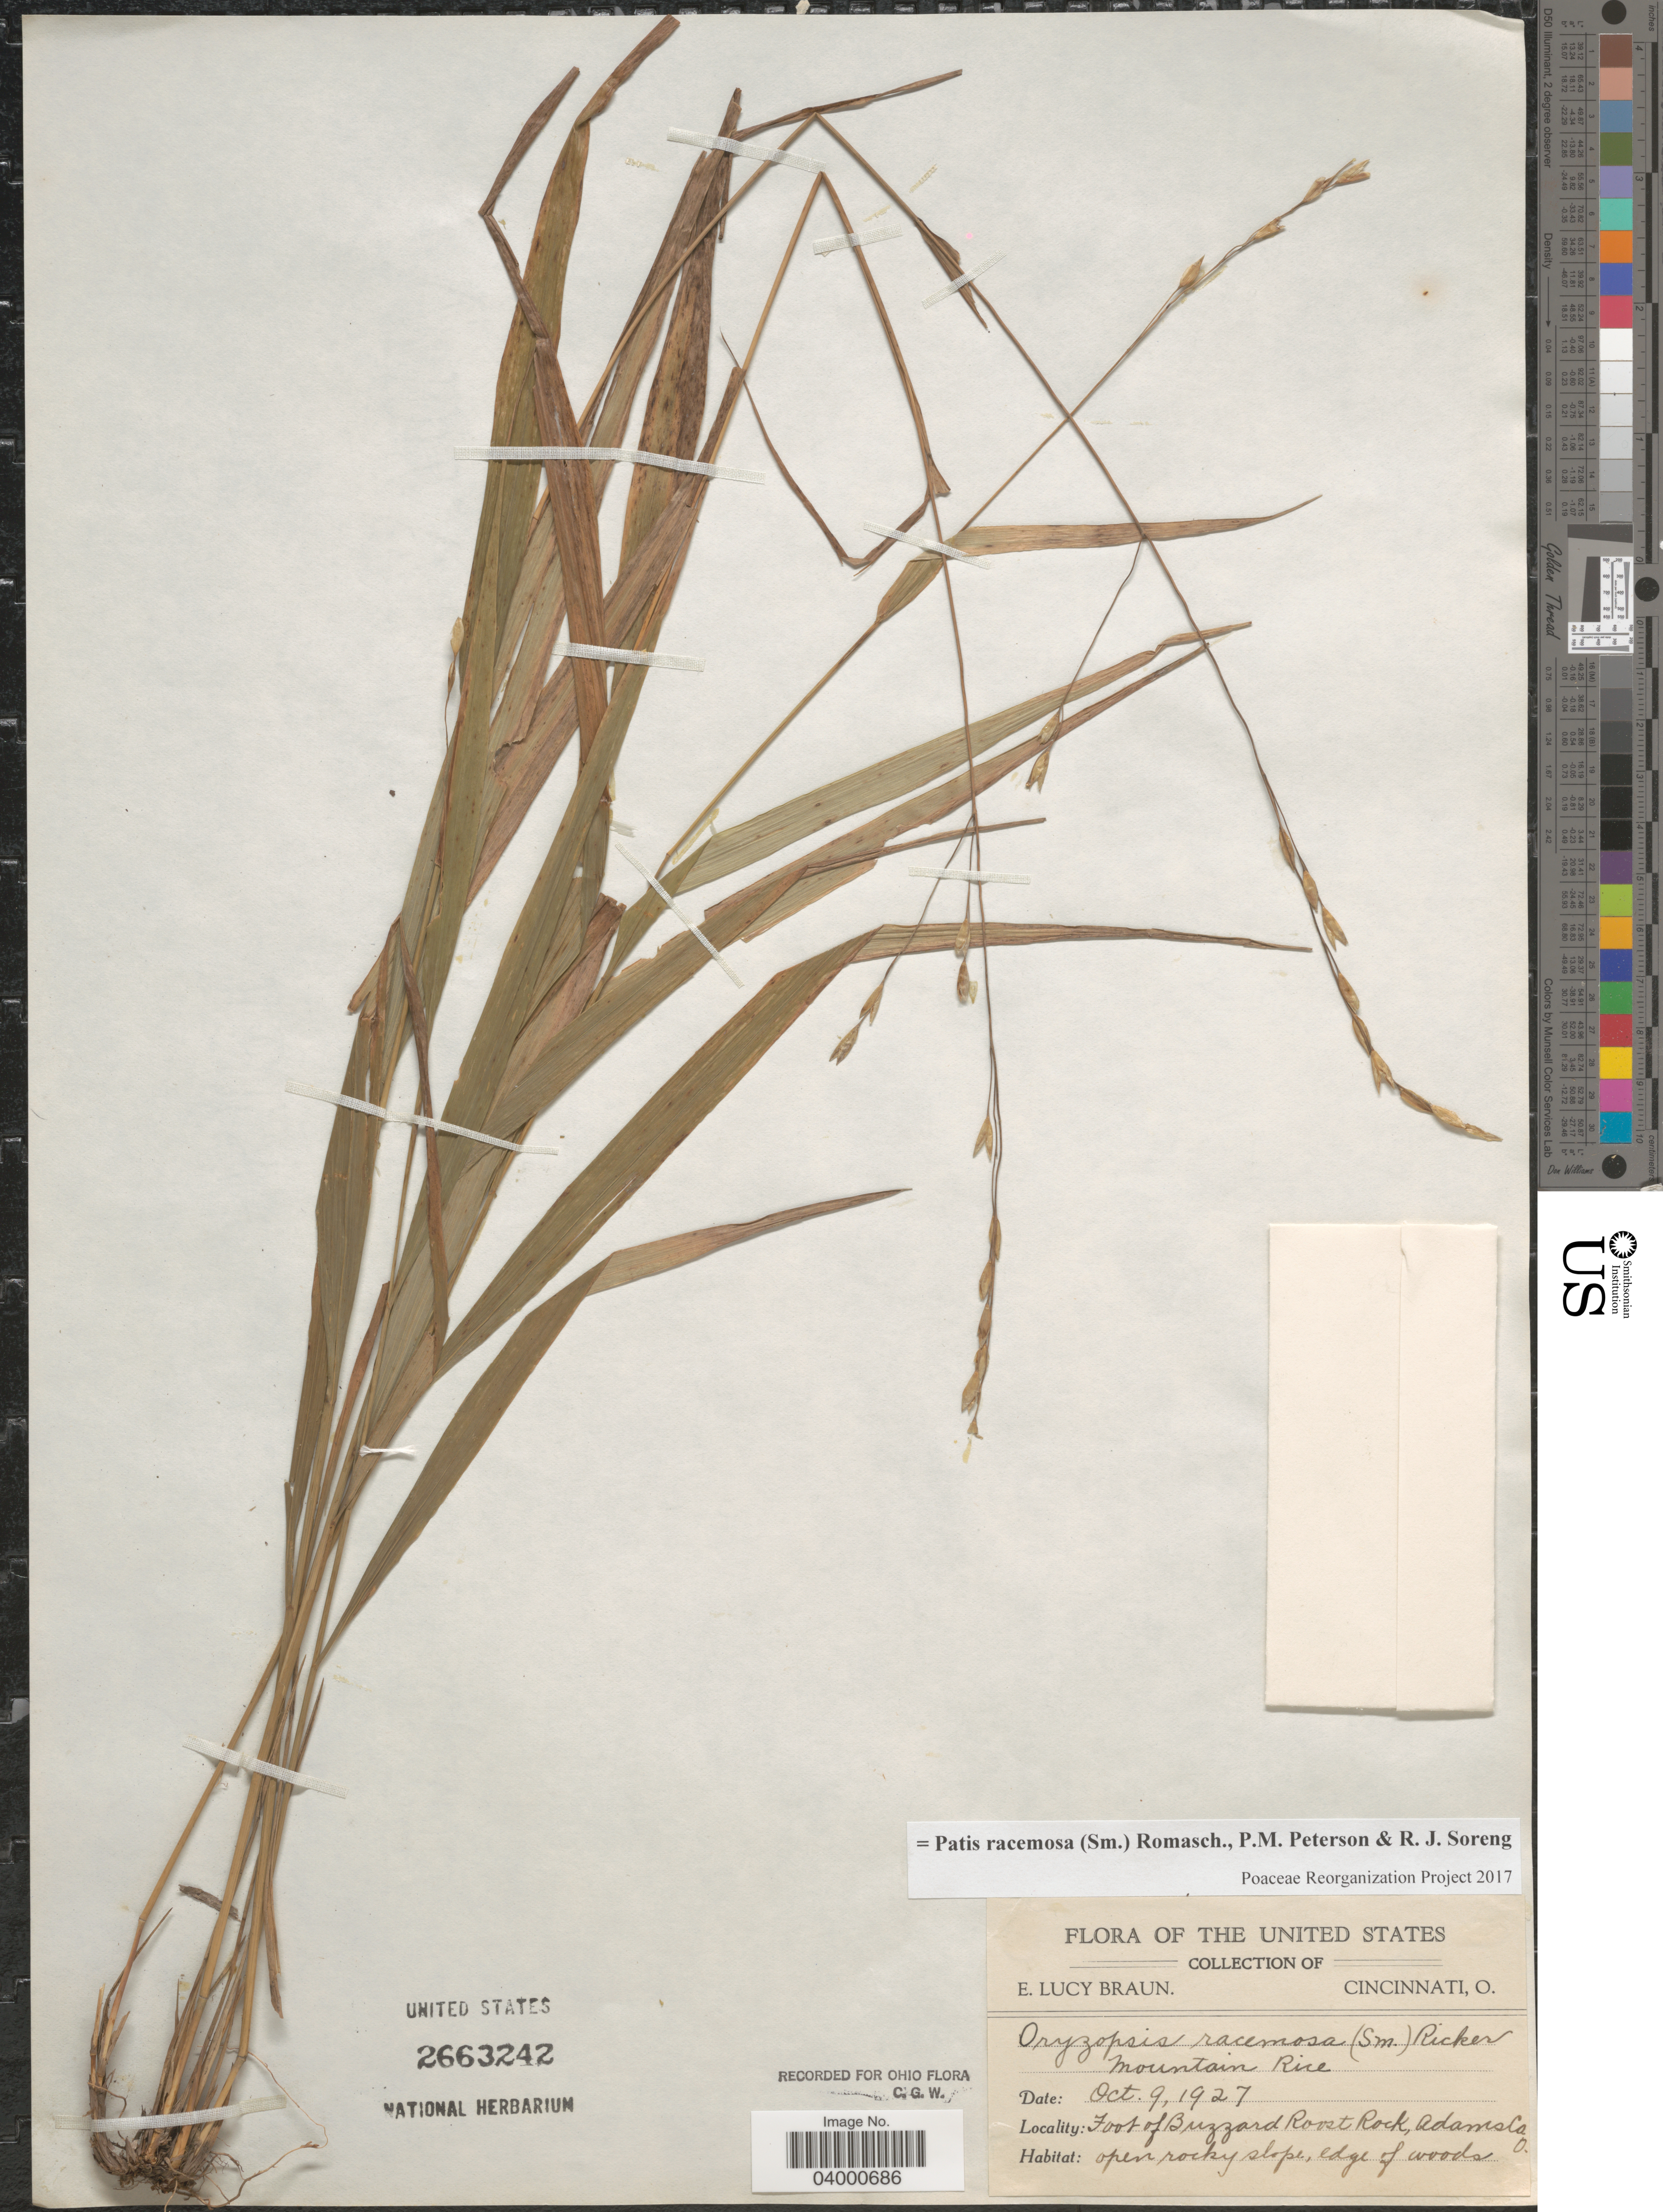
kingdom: Plantae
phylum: Tracheophyta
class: Liliopsida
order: Poales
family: Poaceae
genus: Patis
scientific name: Patis racemosa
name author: (Sm.) Romasch. et al.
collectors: E. L. Braun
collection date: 1927-10-09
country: United States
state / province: Ohio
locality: Foot of Buzzard Roost Rock, Adams Co.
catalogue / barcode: US 2663242